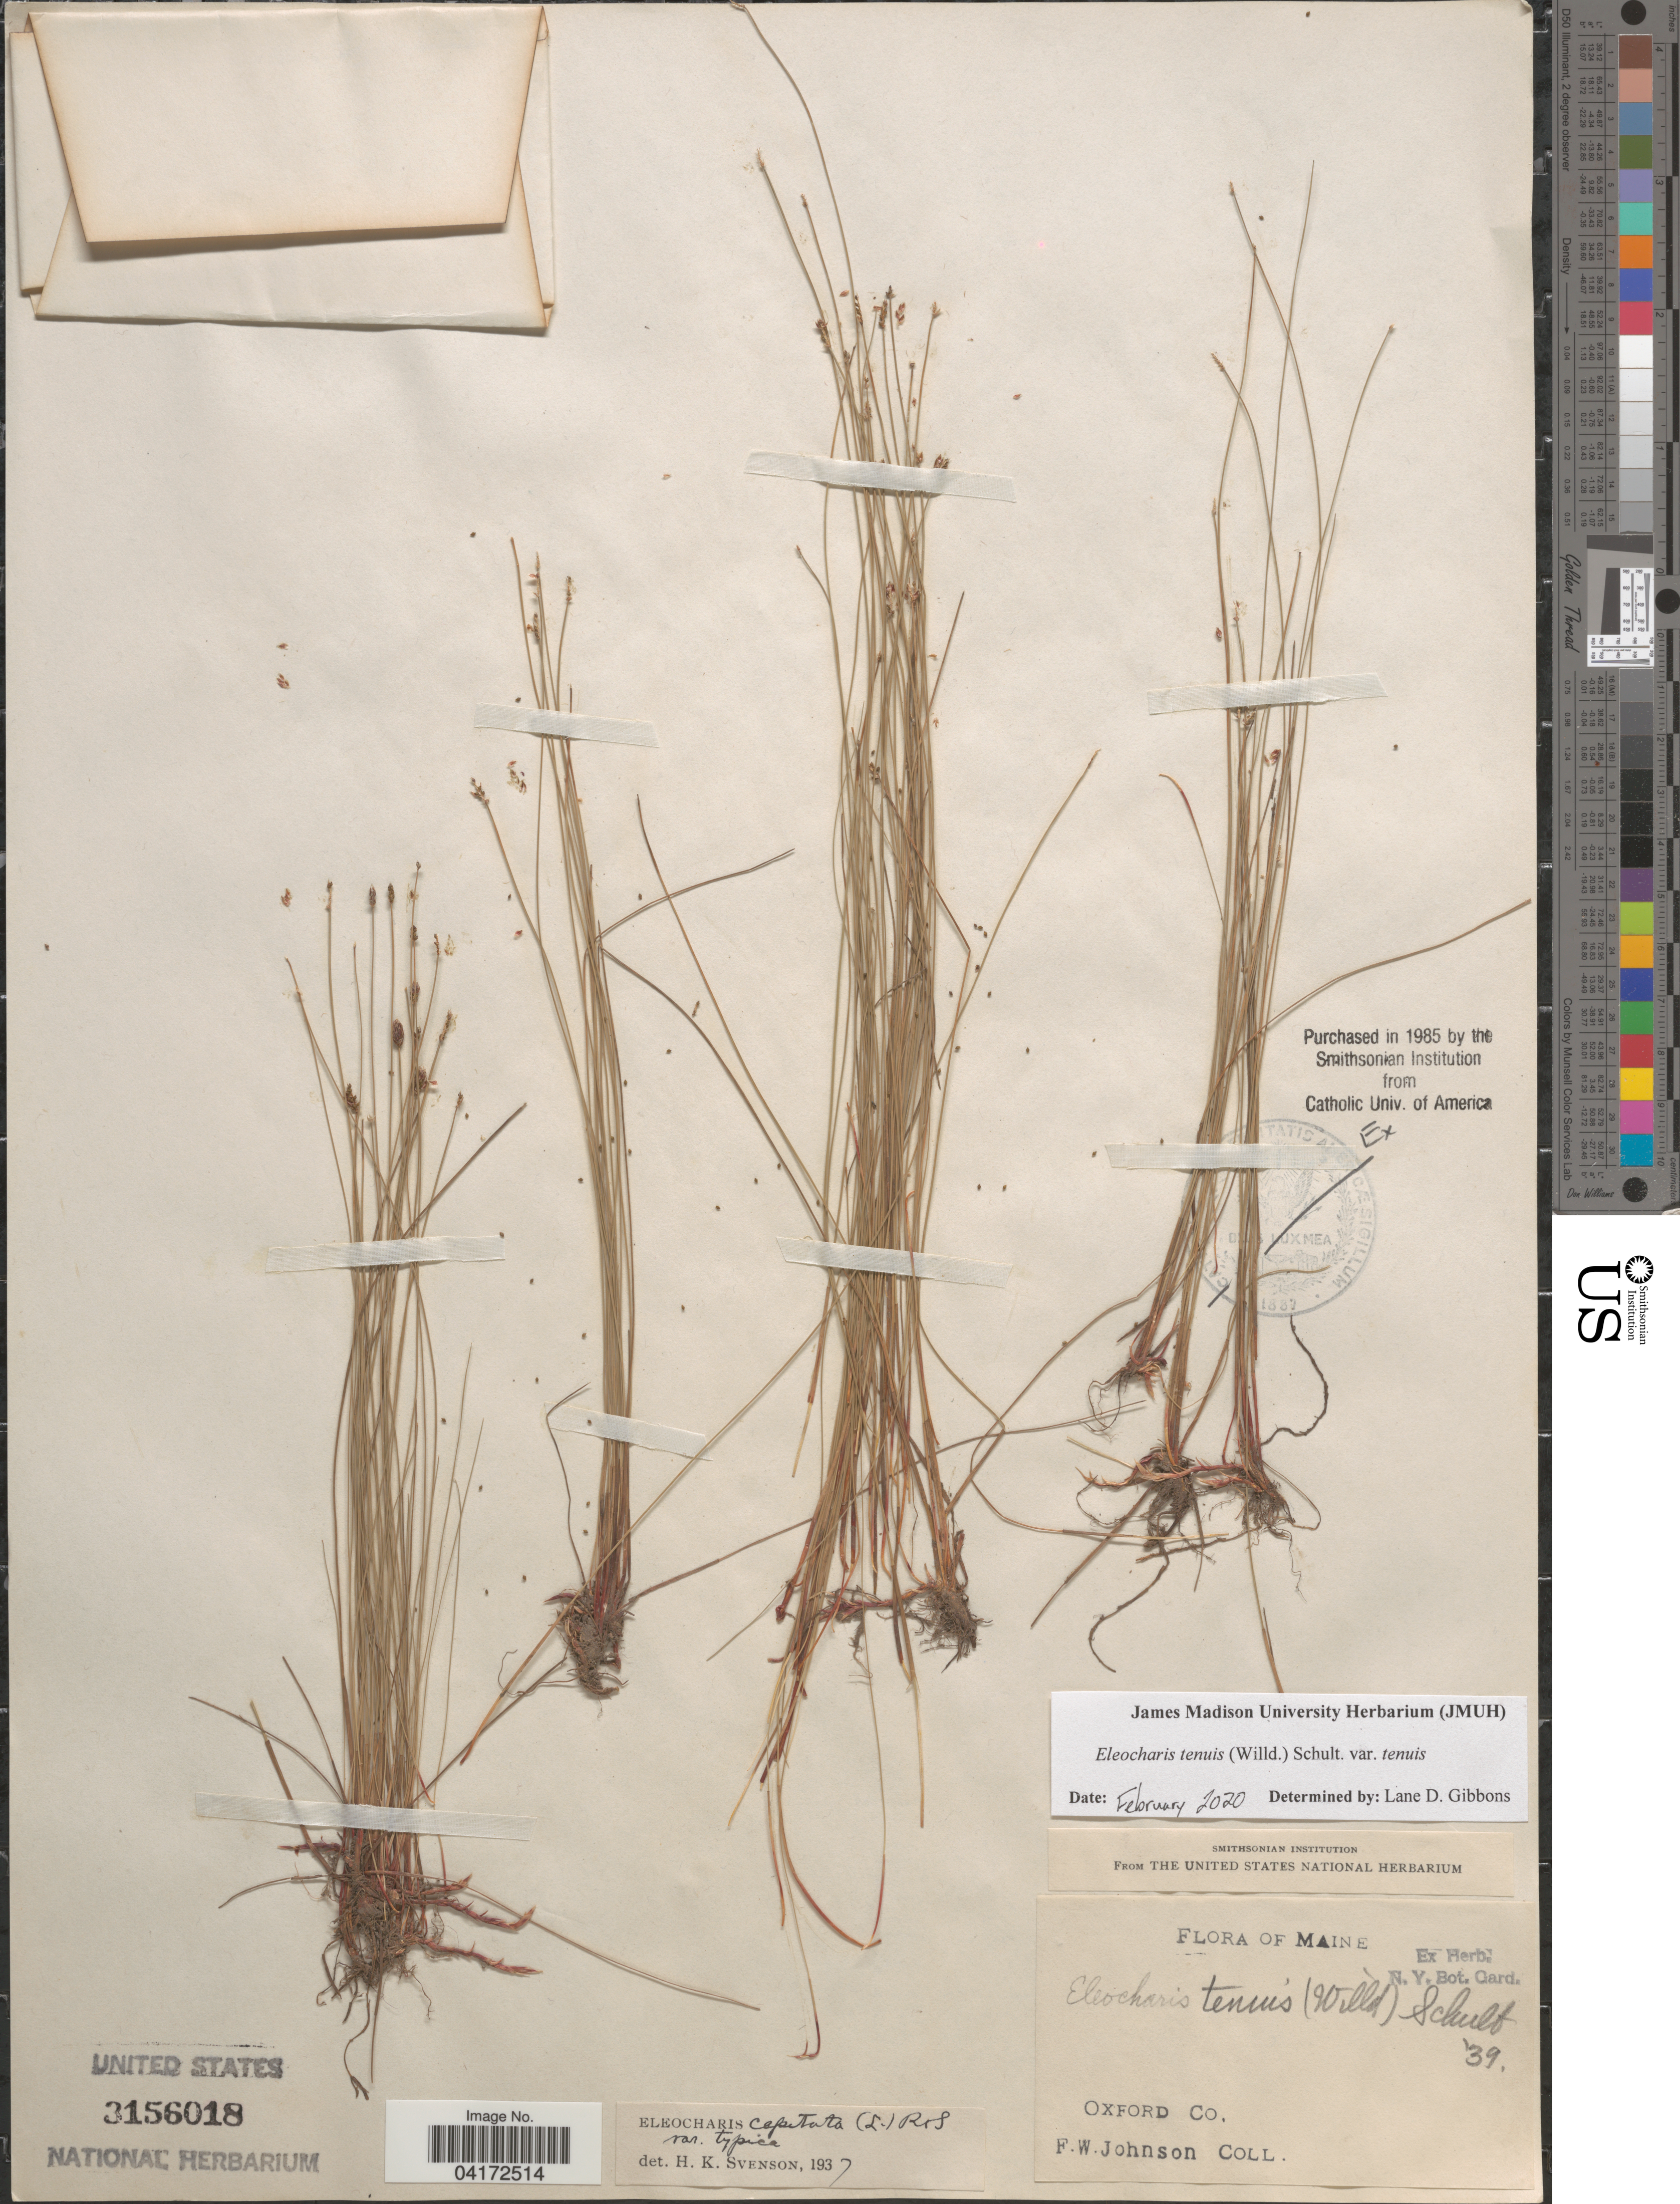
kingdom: Plantae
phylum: Tracheophyta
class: Liliopsida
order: Poales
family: Cyperaceae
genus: Eleocharis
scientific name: Eleocharis tenuis var. tenuis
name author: (Willd.) Schult.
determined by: Gibbons, Lane D.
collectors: F. W. Johnson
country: United States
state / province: Maine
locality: Oxford Co.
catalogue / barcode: US 3156018